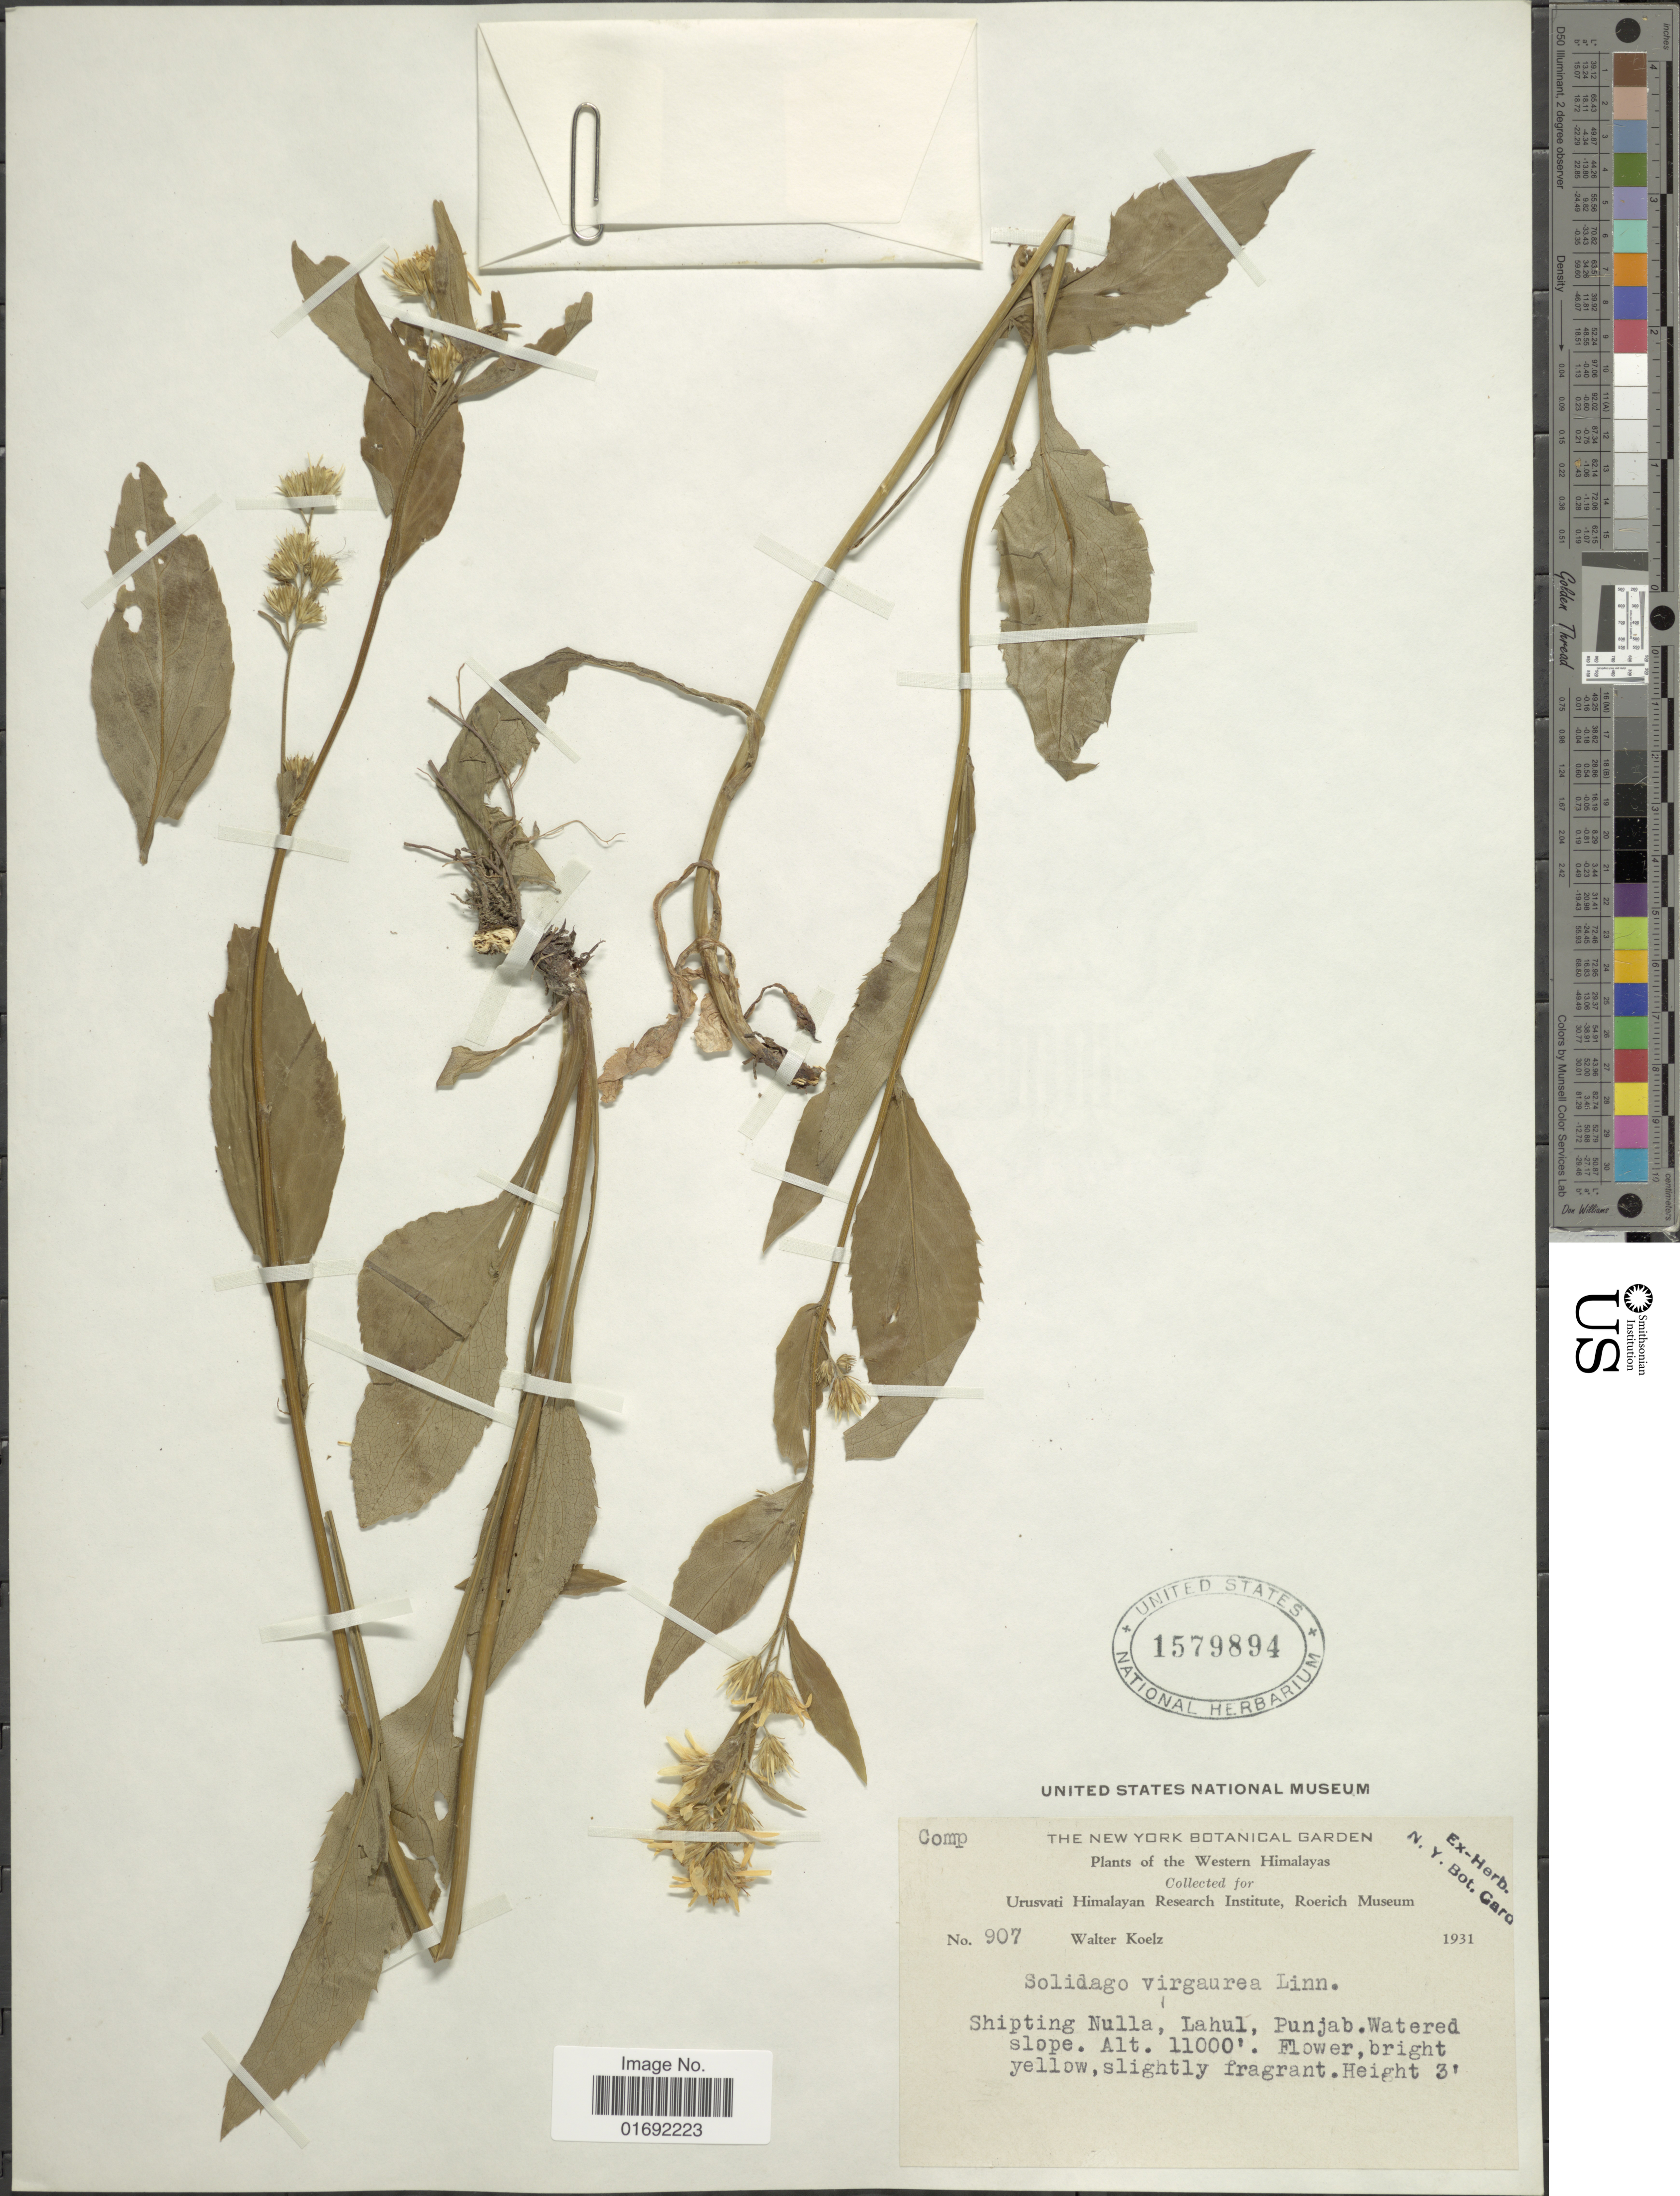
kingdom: Plantae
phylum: Tracheophyta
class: Magnoliopsida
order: Asterales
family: Asteraceae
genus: Solidago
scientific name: Solidago virgaurea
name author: L.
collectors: W. N. Koelz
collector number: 907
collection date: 1931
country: India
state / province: Punjab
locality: Western Himalaya, Shipting Nulla, Lahul, Punjab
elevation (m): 3353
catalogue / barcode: US 1579894